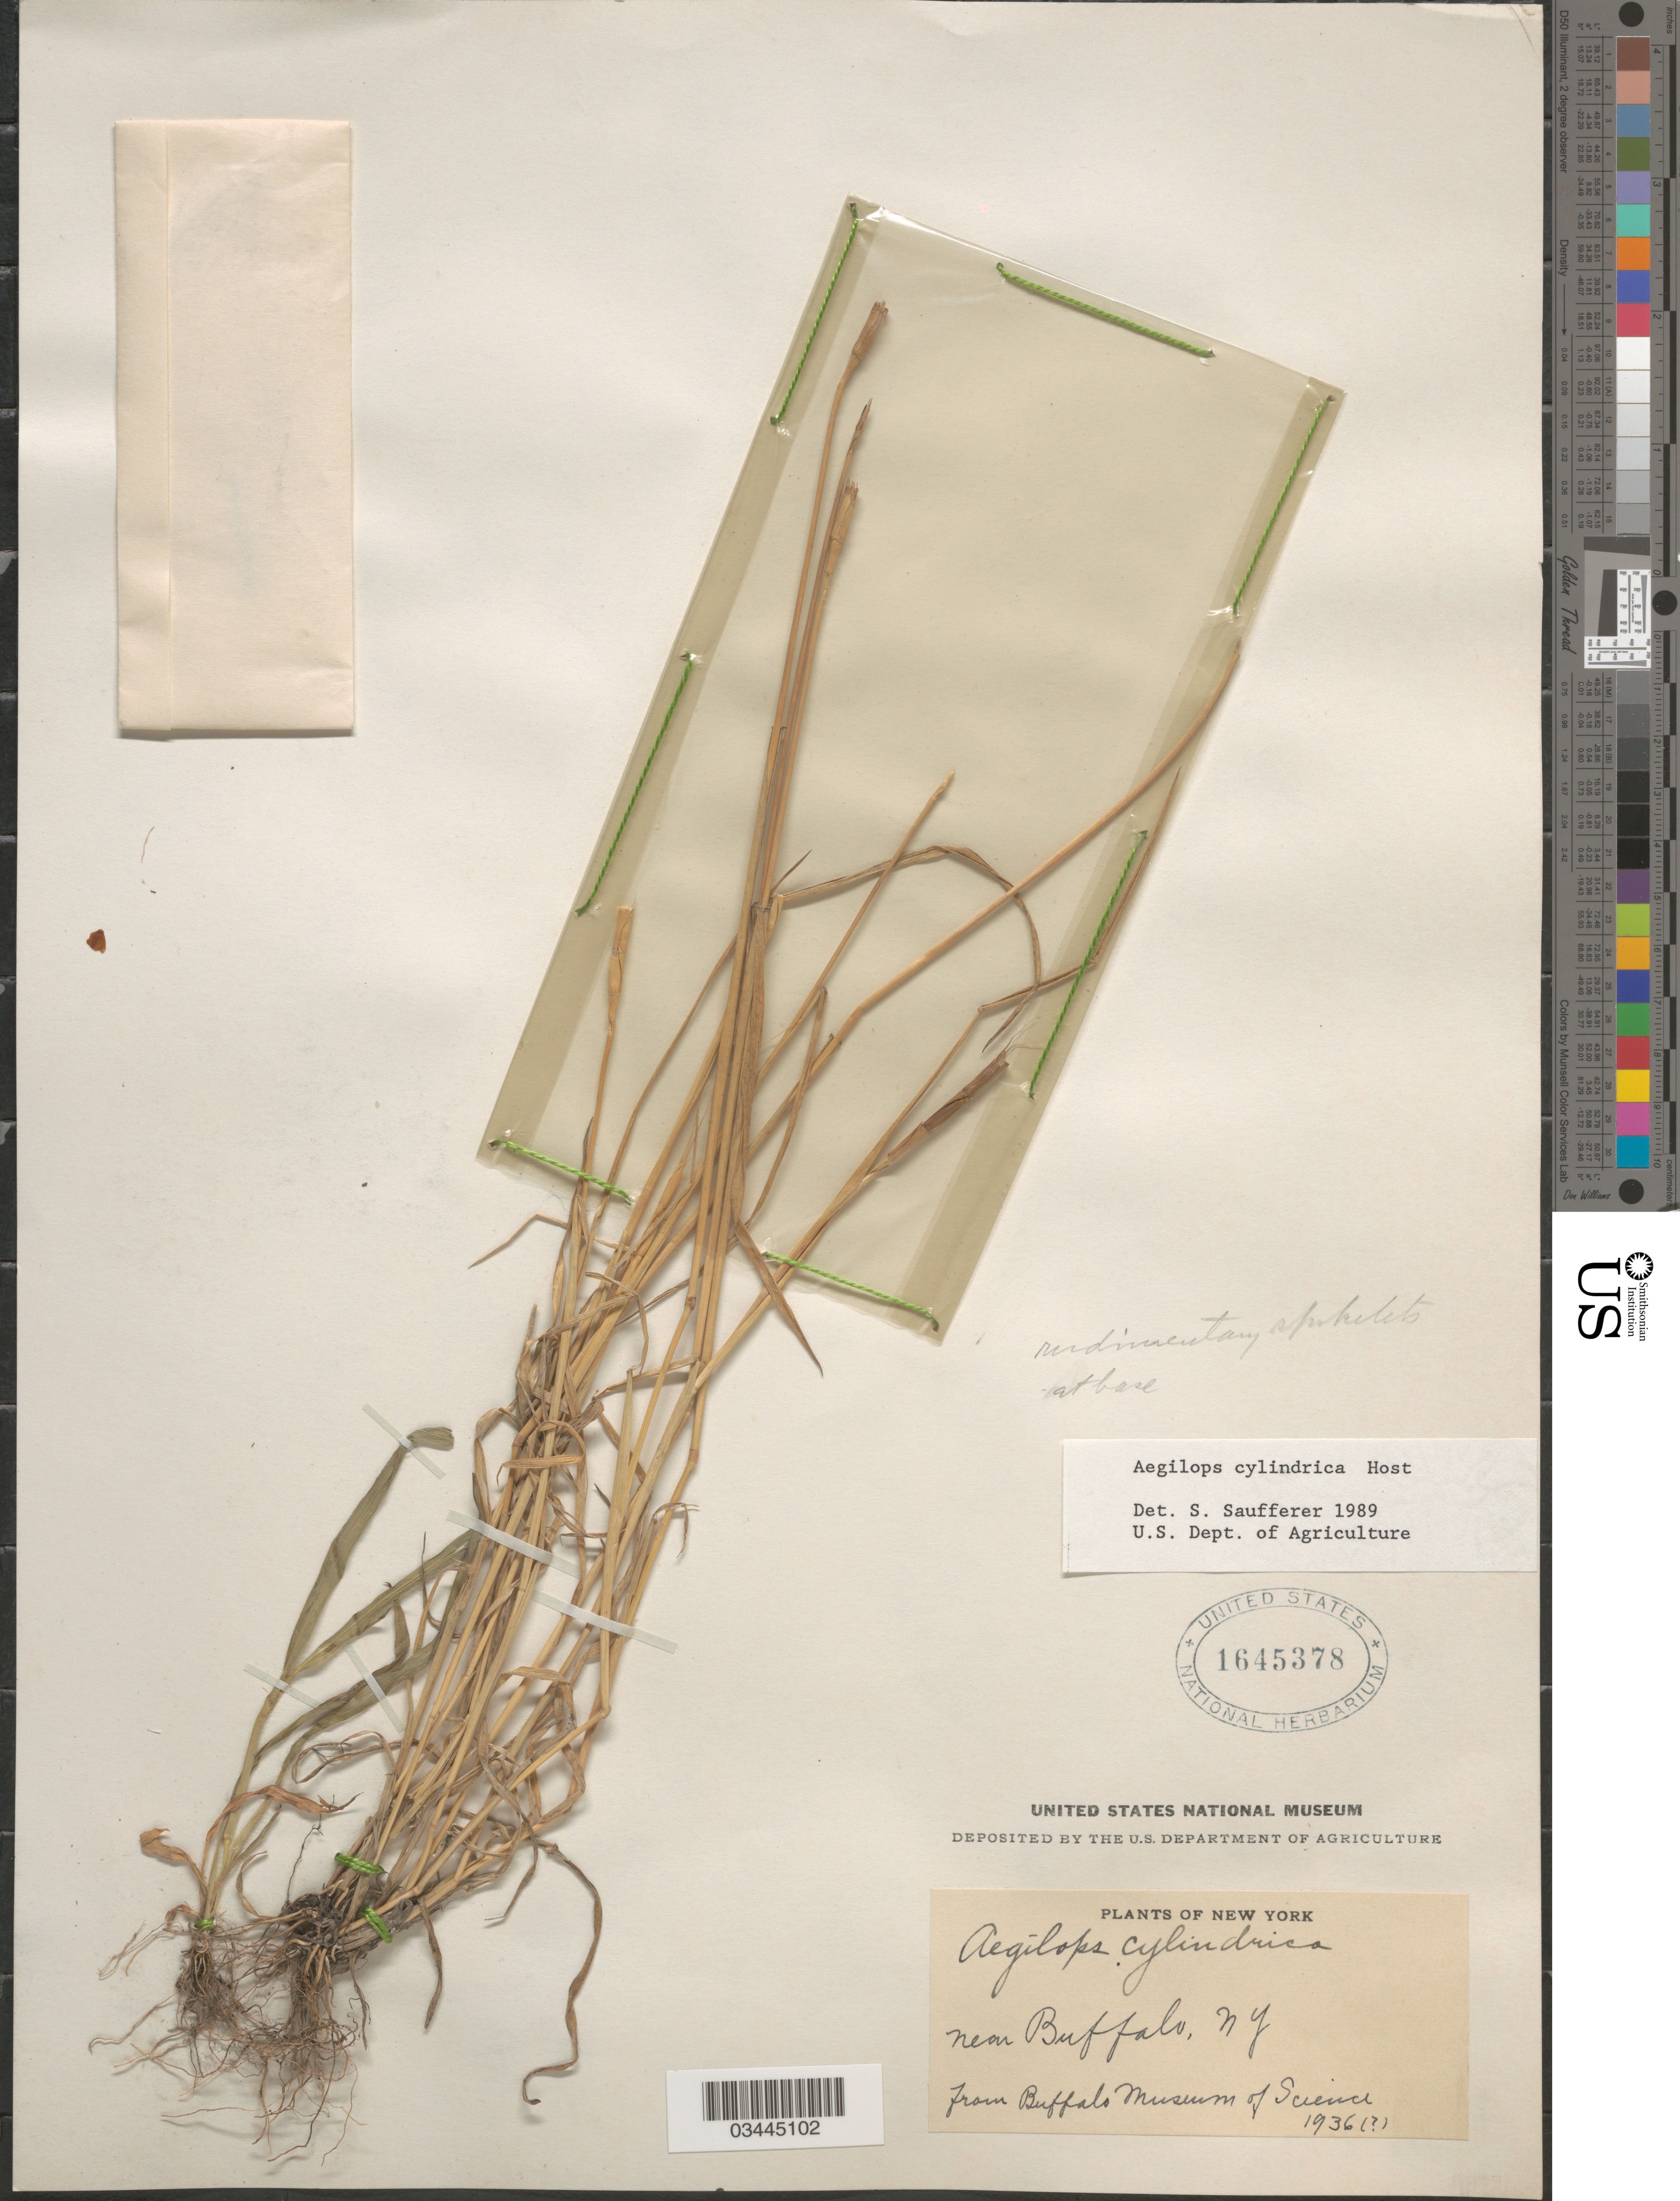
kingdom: Plantae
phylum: Tracheophyta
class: Liliopsida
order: Poales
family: Poaceae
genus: Aegilops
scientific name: Aegilops cylindrica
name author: Host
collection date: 1936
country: United States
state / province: New York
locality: Near Buffalo.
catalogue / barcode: US 1645378